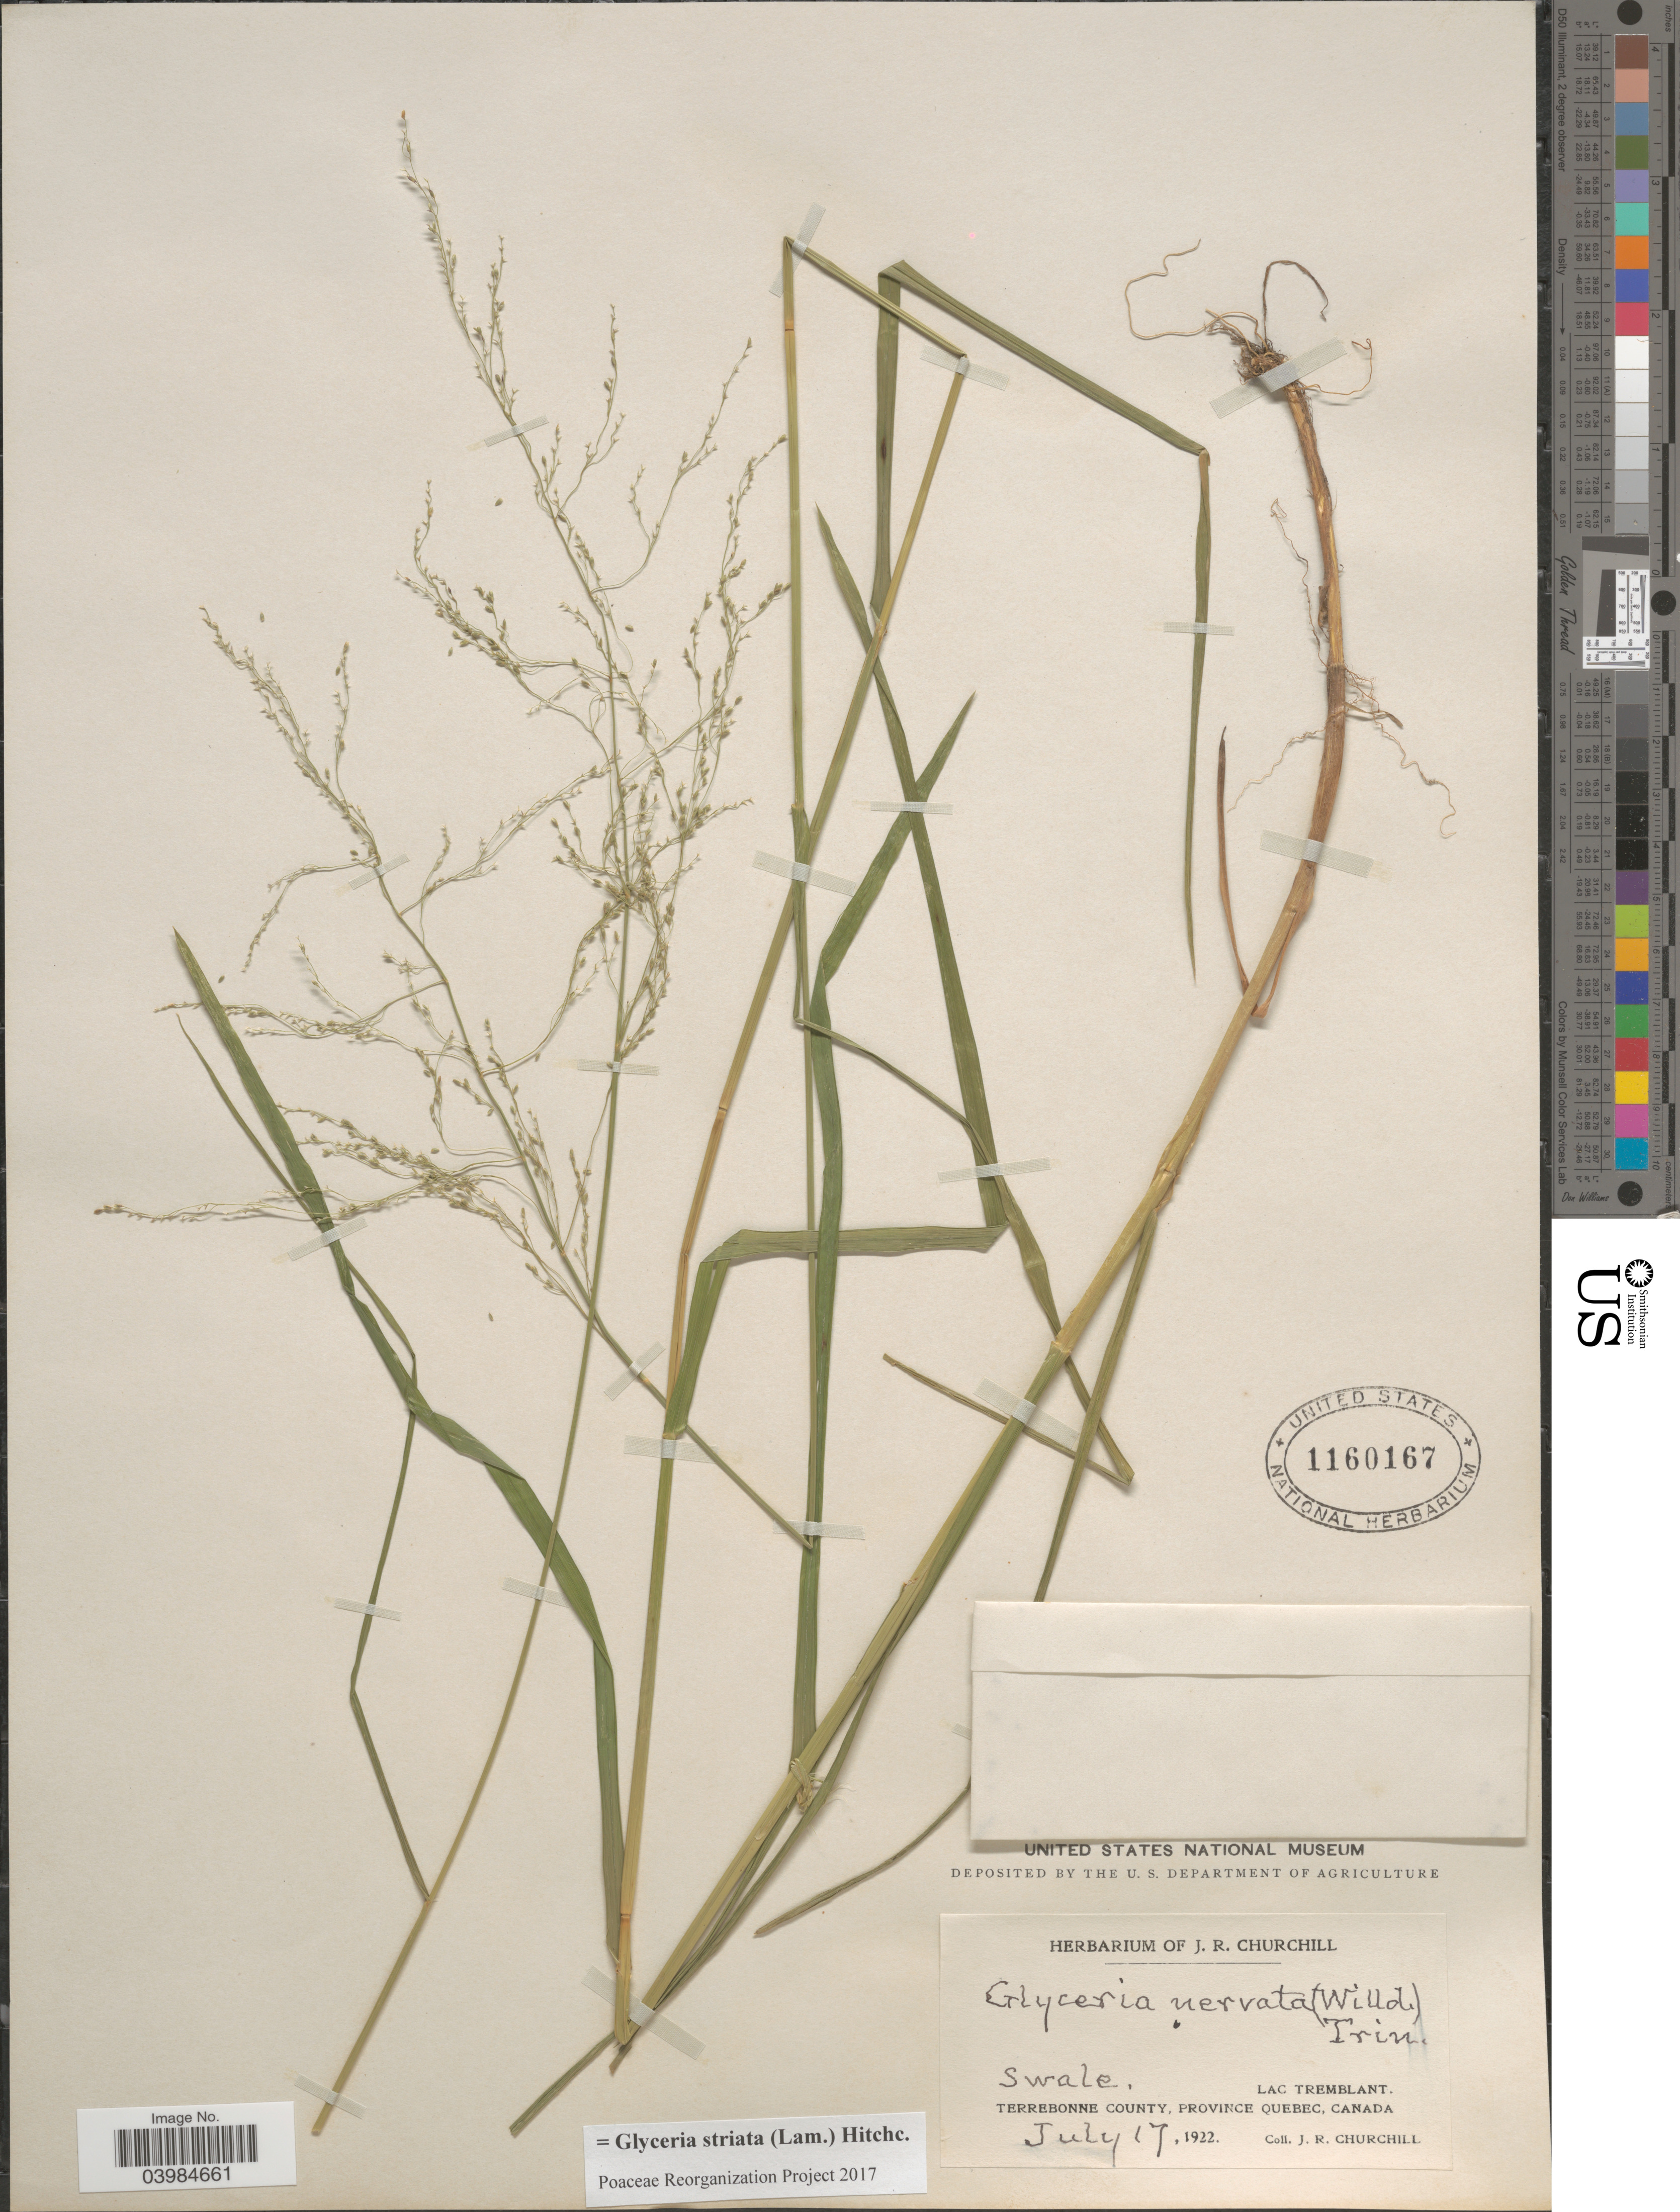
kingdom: Plantae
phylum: Tracheophyta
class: Liliopsida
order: Poales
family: Poaceae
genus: Glyceria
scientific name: Glyceria striata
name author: (Lam.) Hitchc.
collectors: J. Churchill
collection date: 1922-07-17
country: Canada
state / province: Quebec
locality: Swale, lac Tremblant. Terrebonne county.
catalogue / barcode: US 1160167